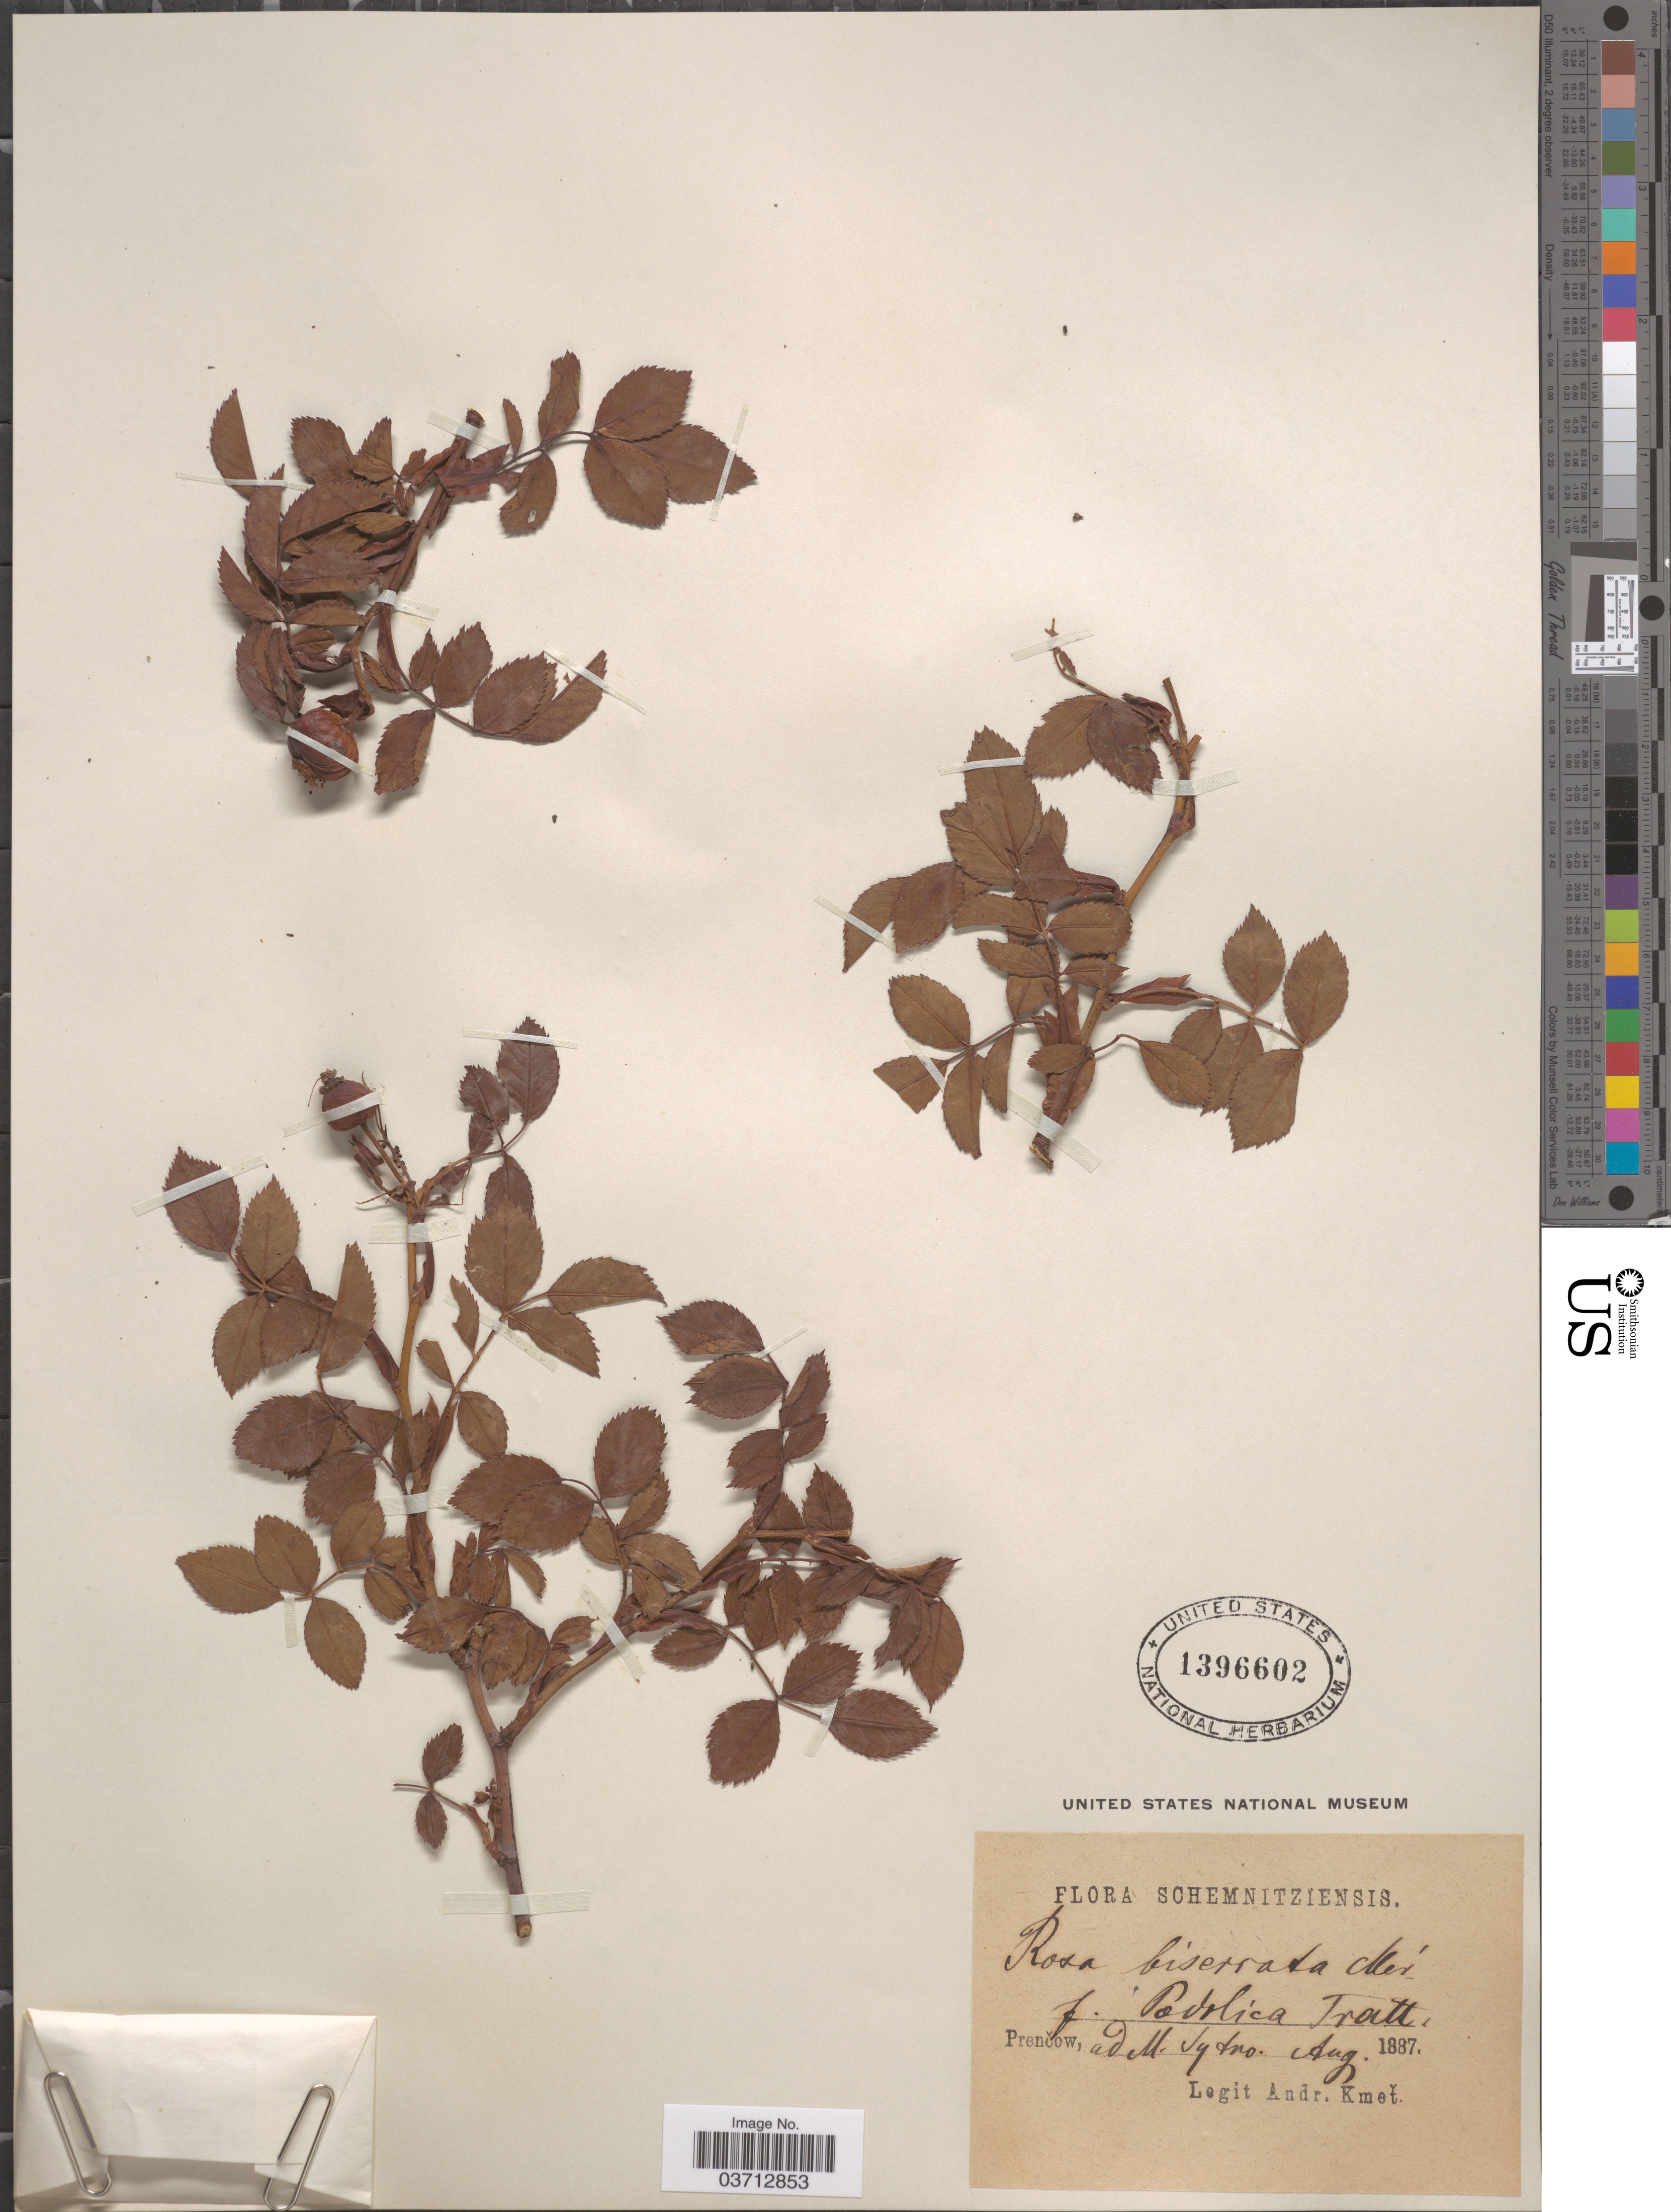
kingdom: Plantae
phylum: Tracheophyta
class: Magnoliopsida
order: Rosales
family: Rosaceae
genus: Rosa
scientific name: Rosa biserrata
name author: Godet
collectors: A. Kmet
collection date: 1887-08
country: Slovakia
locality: Schemnitziensis. Prenċow, ad M. Sytno.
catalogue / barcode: US 1396602